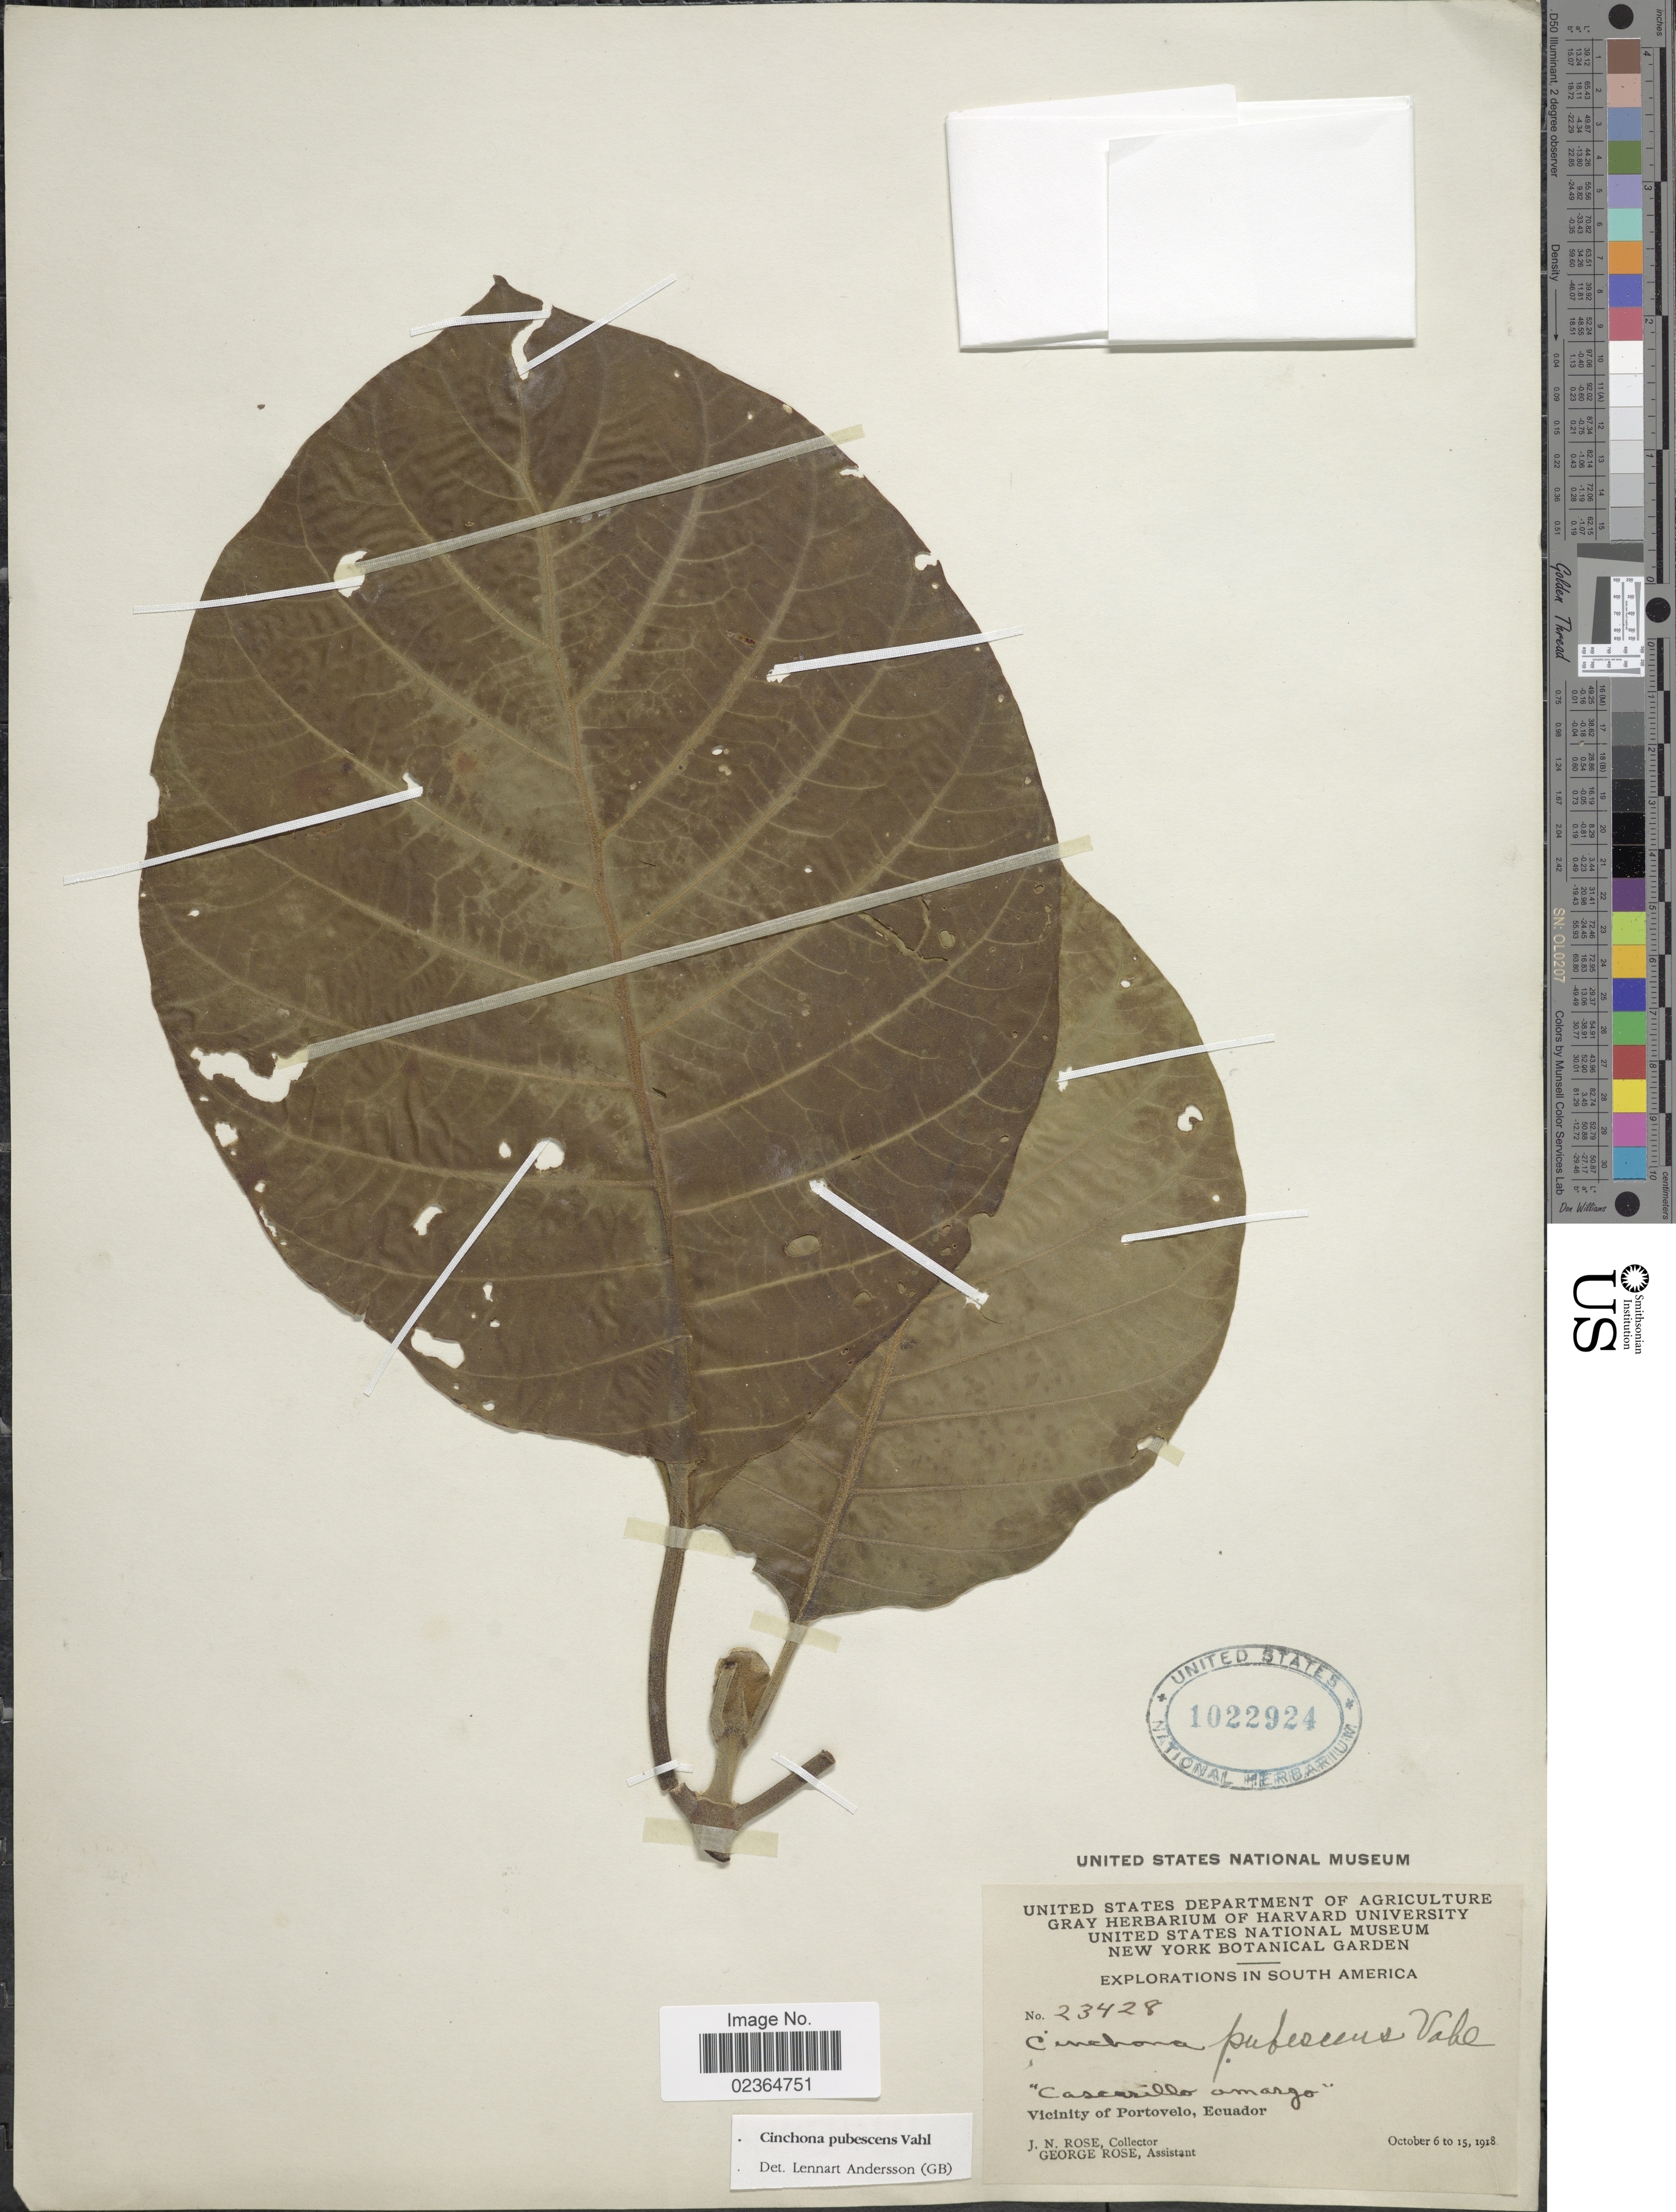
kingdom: Plantae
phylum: Tracheophyta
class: Magnoliopsida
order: Gentianales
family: Rubiaceae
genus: Cinchona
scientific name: Cinchona pubescens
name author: Vahl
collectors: J. N. Rose & G. Rose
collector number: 23428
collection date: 1918-10-06/1918-10-15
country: Ecuador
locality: Vicinity of Portovelo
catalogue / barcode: US 1022924